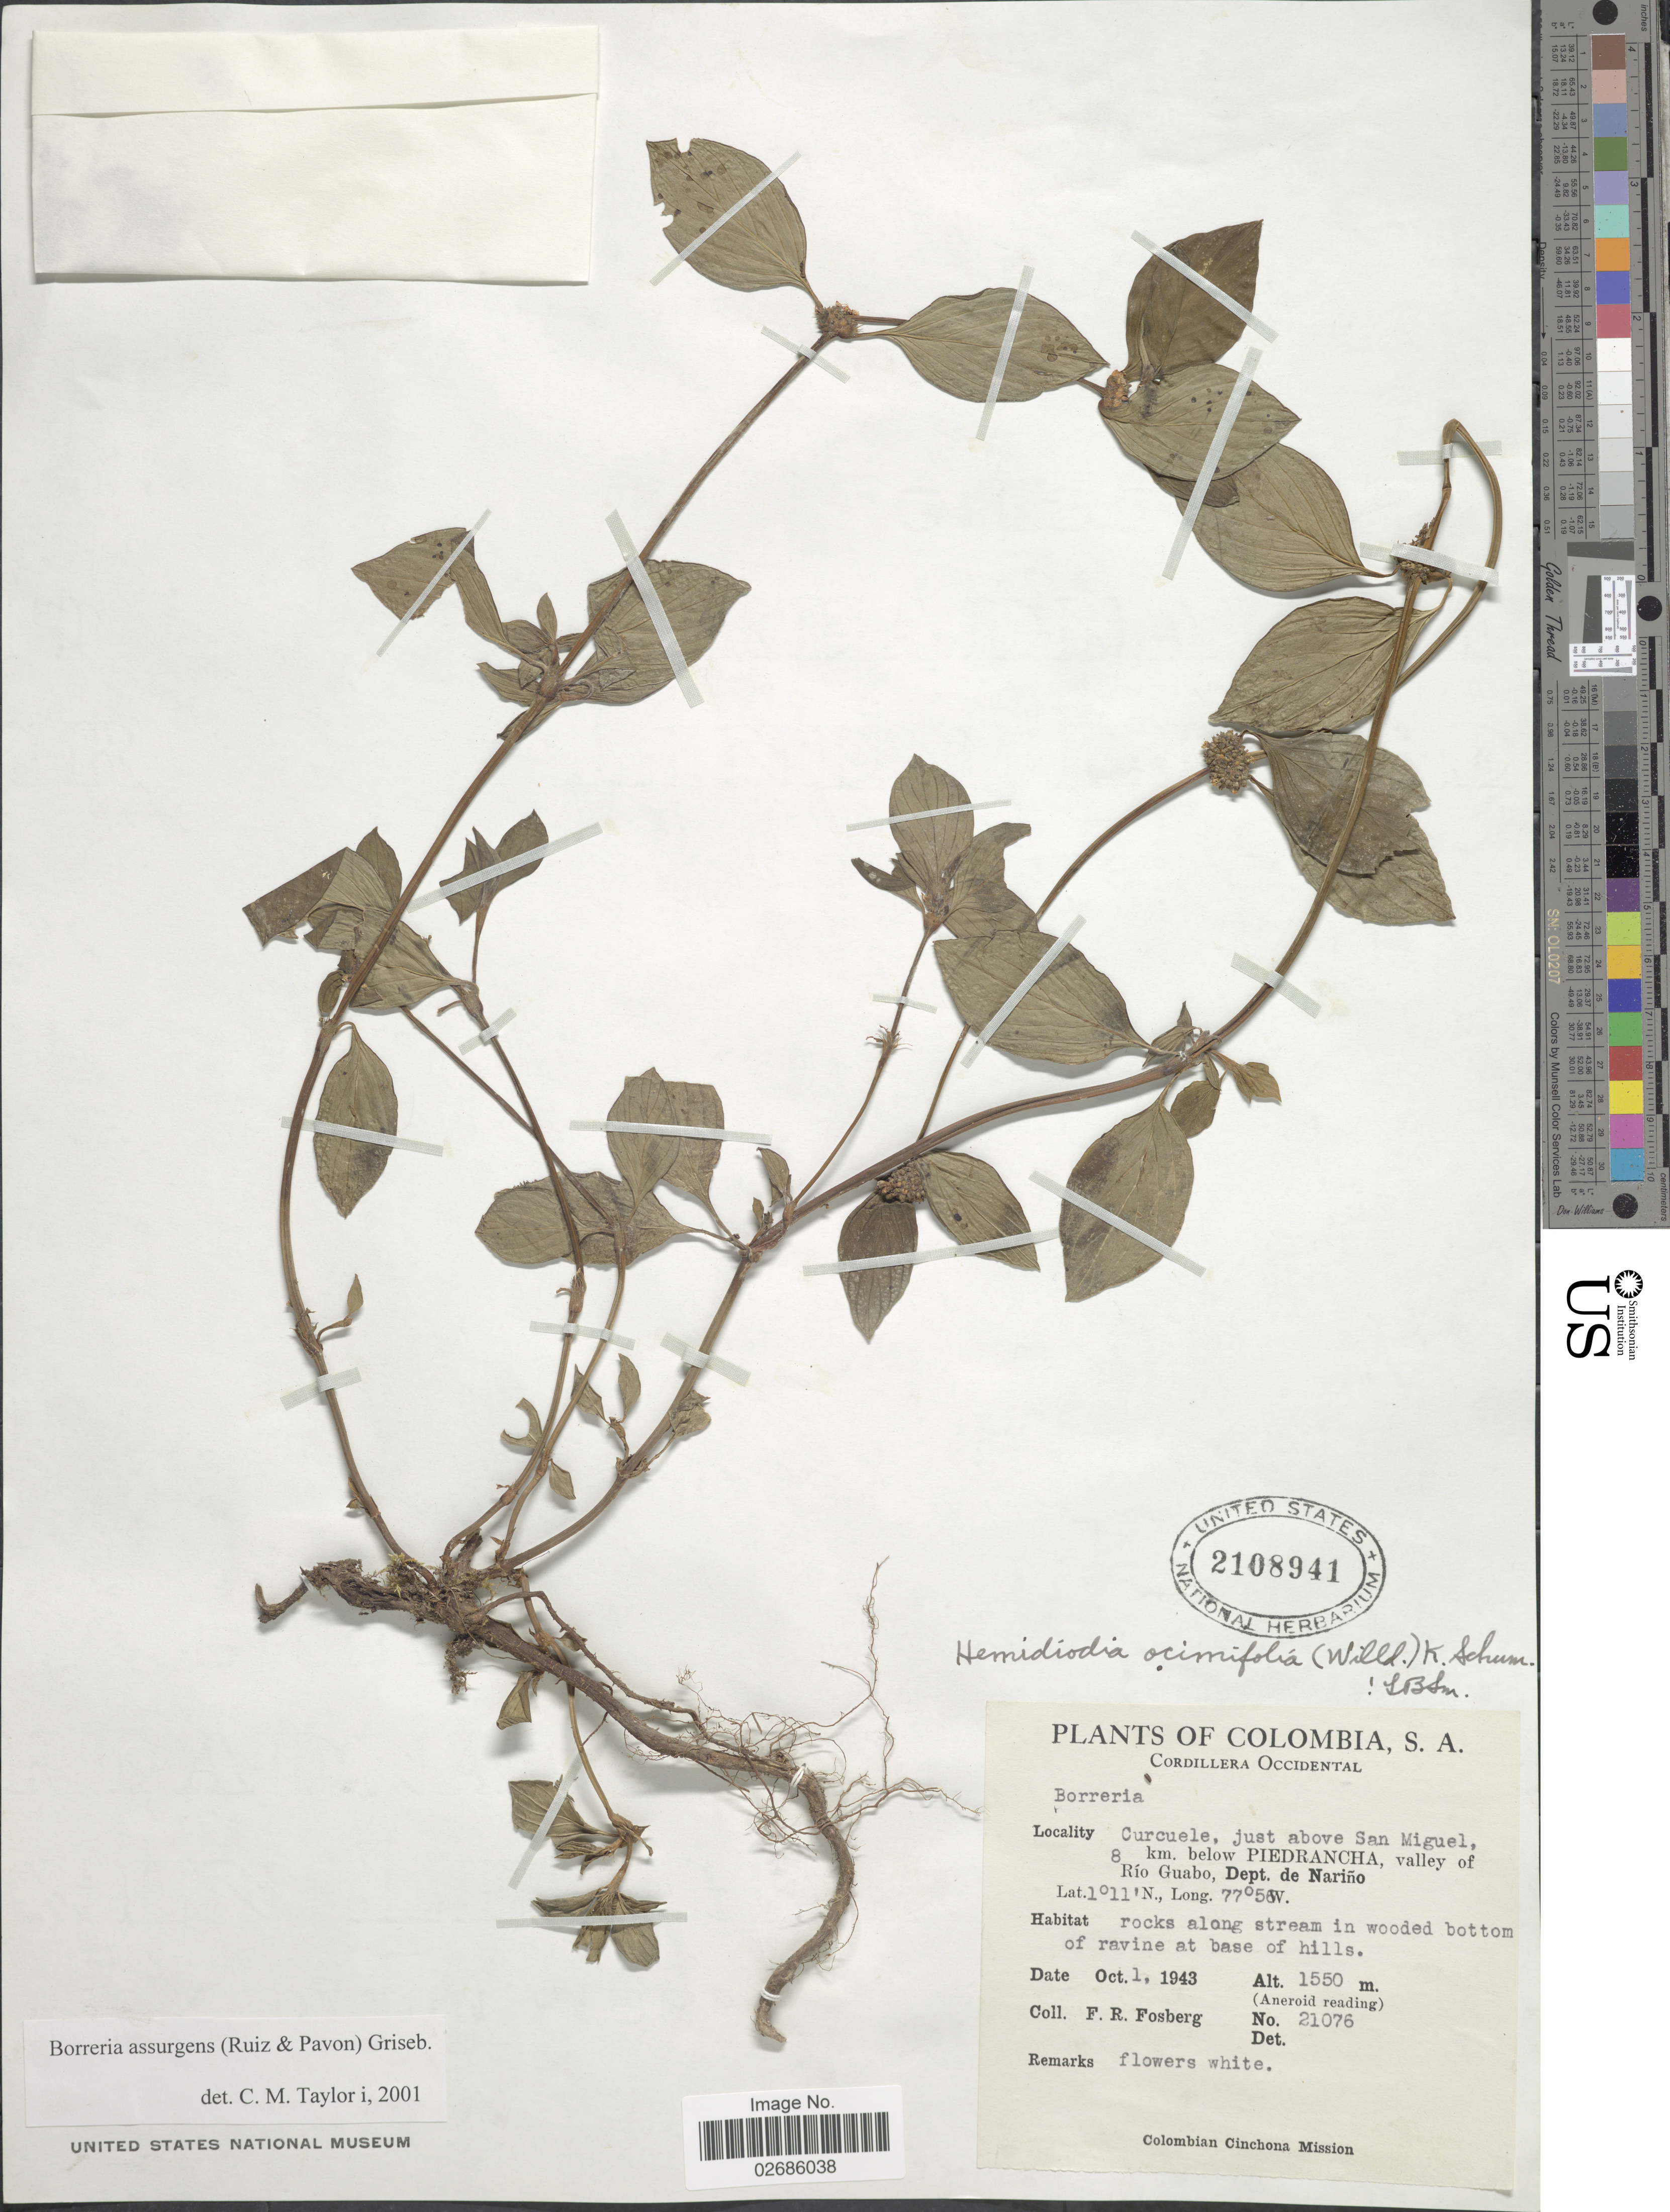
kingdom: Plantae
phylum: Tracheophyta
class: Magnoliopsida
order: Gentianales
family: Rubiaceae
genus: Borreria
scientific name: Borreria assurgens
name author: (Ruiz & Pav.) Griseb.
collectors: F. R. Fosberg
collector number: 21076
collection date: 1943-10-01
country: Colombia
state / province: Nariño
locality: Cordillera Occidental. Curcuele, just above San Miguel, 8 km. below Piedrancha, valley of Río Guabo, Dept. de Nariño.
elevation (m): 1550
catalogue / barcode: US 2108941